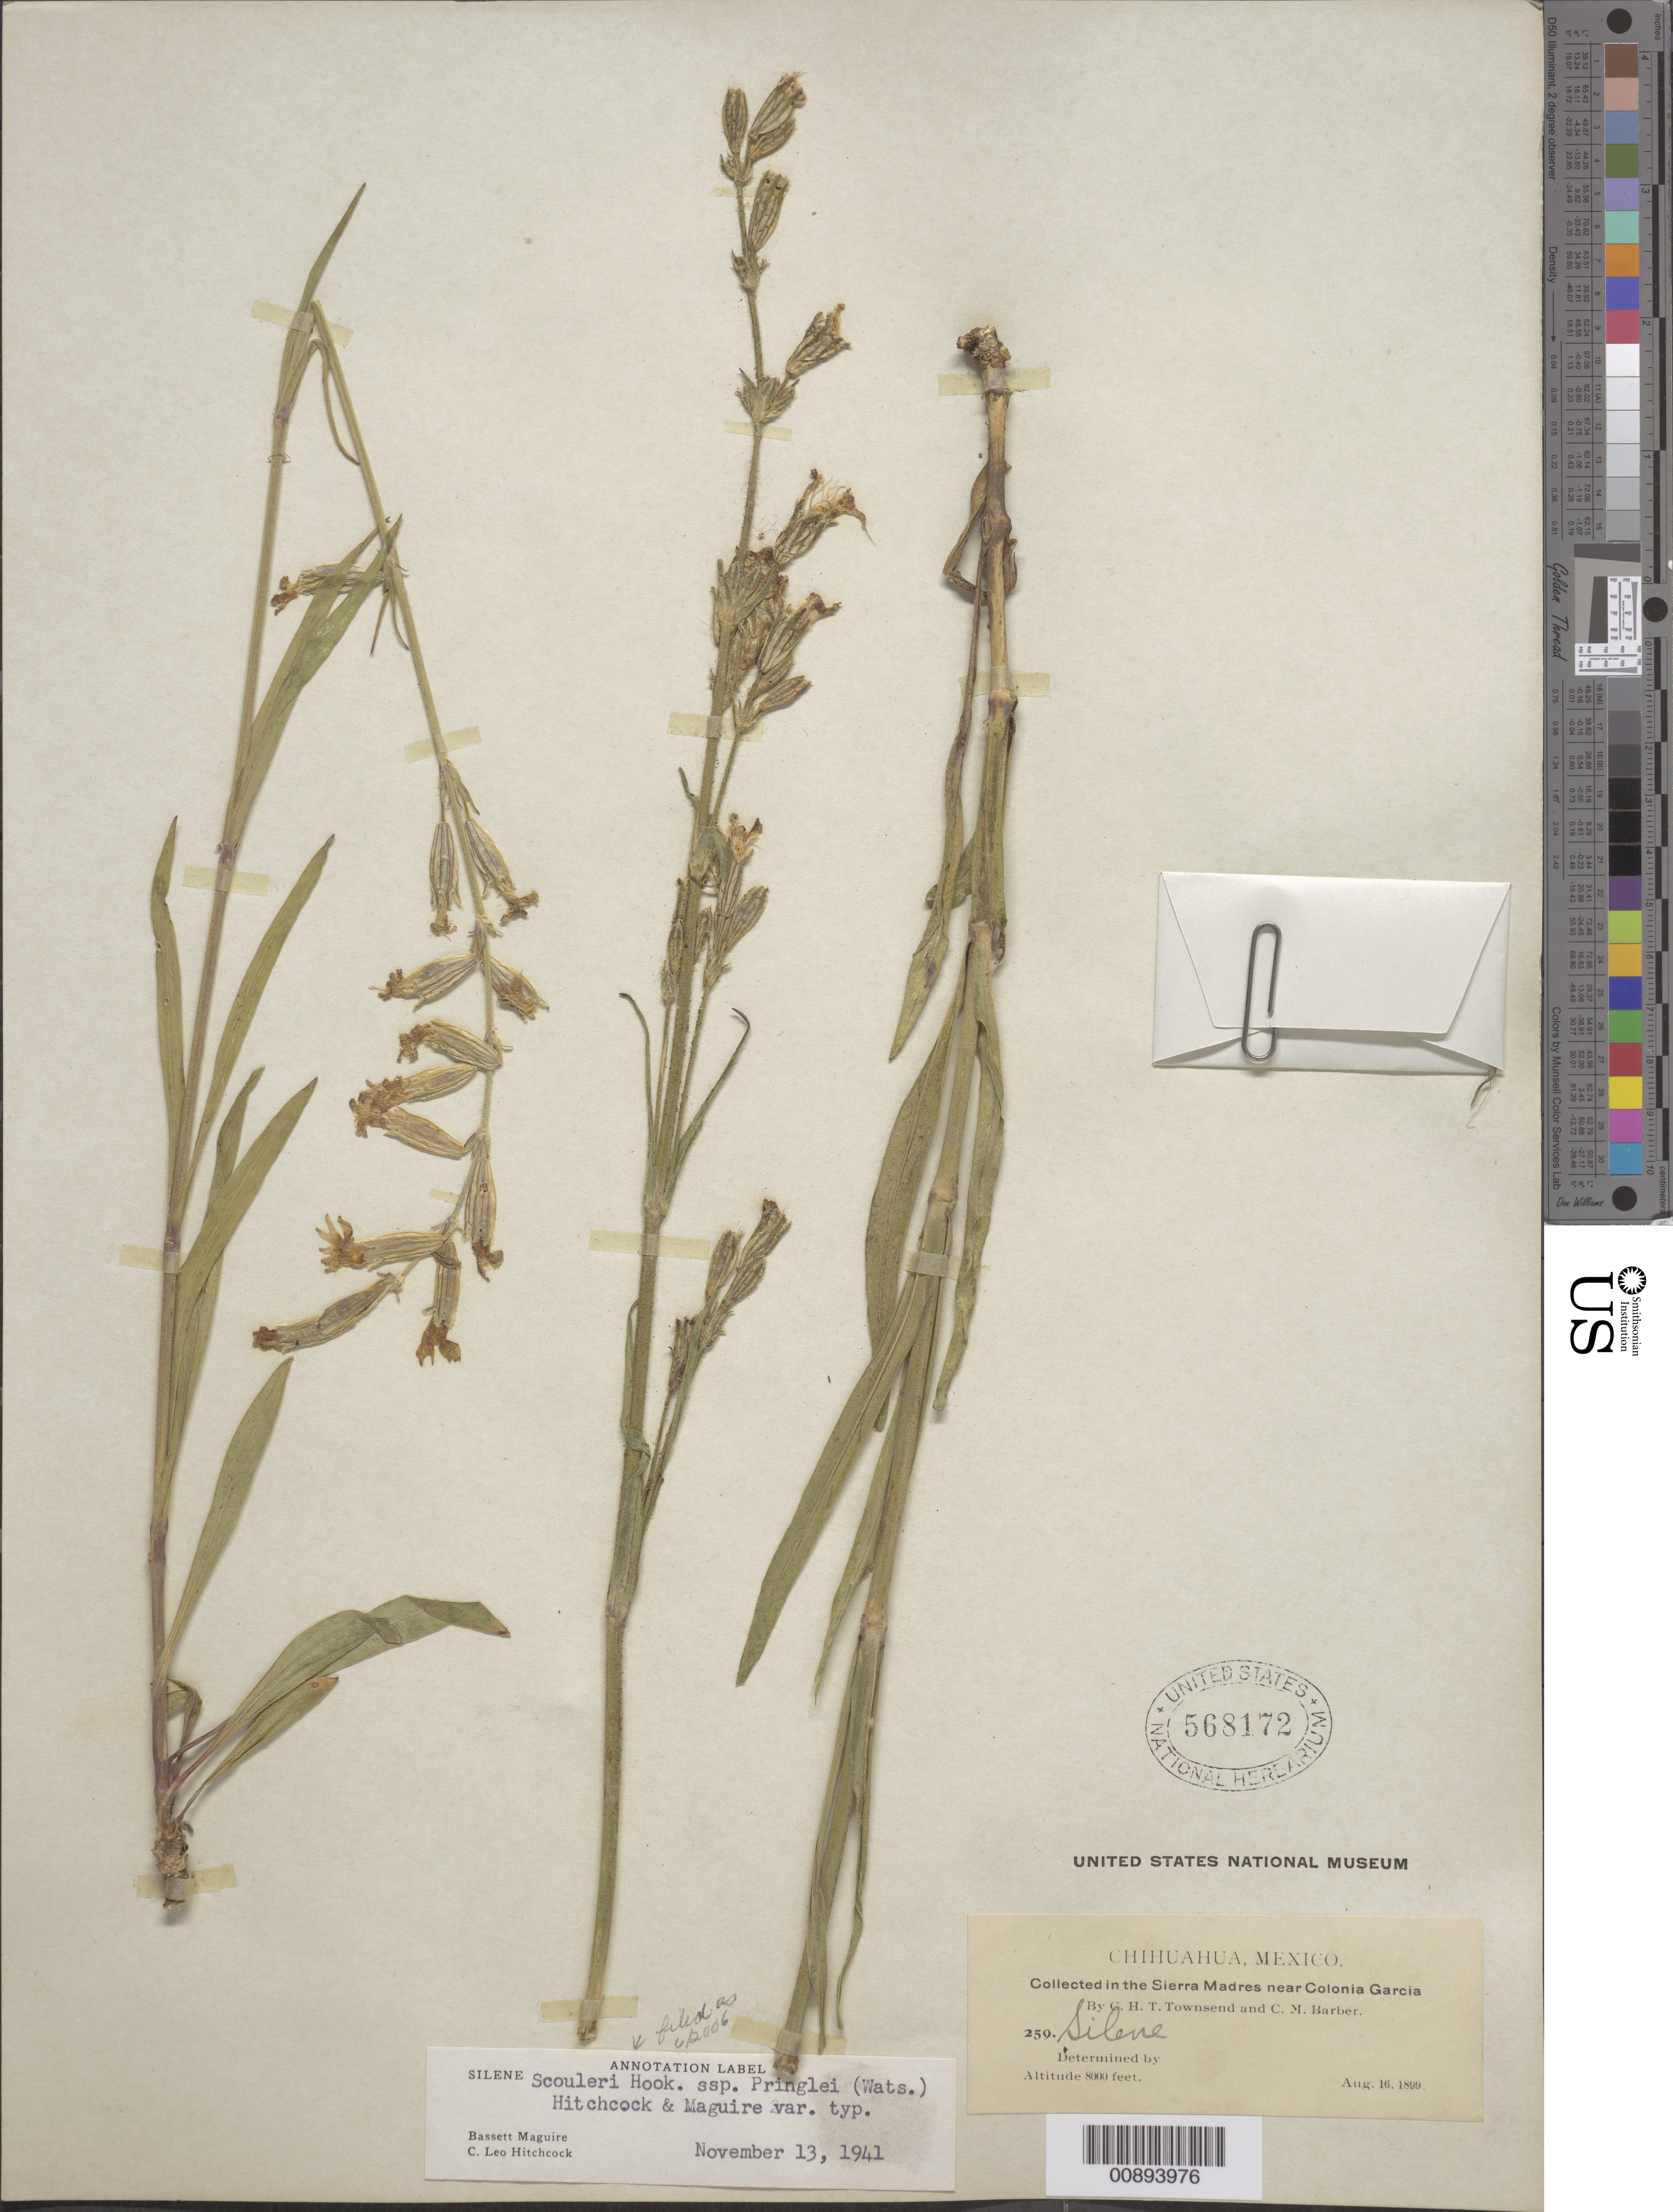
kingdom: Plantae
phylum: Tracheophyta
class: Magnoliopsida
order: Caryophyllales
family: Caryophyllaceae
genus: Silene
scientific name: Silene scouleri subsp. pringlei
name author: (S. Watson) C.L. Hitchc. & Maguire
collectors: C. H. T. Townsend & C. Barber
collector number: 259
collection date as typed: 16 Aug 1899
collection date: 1899-08-16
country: Mexico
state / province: Chihuahua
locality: Sierra Madre near Colonia García, Chihuahua.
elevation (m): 2438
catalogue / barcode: US 568172